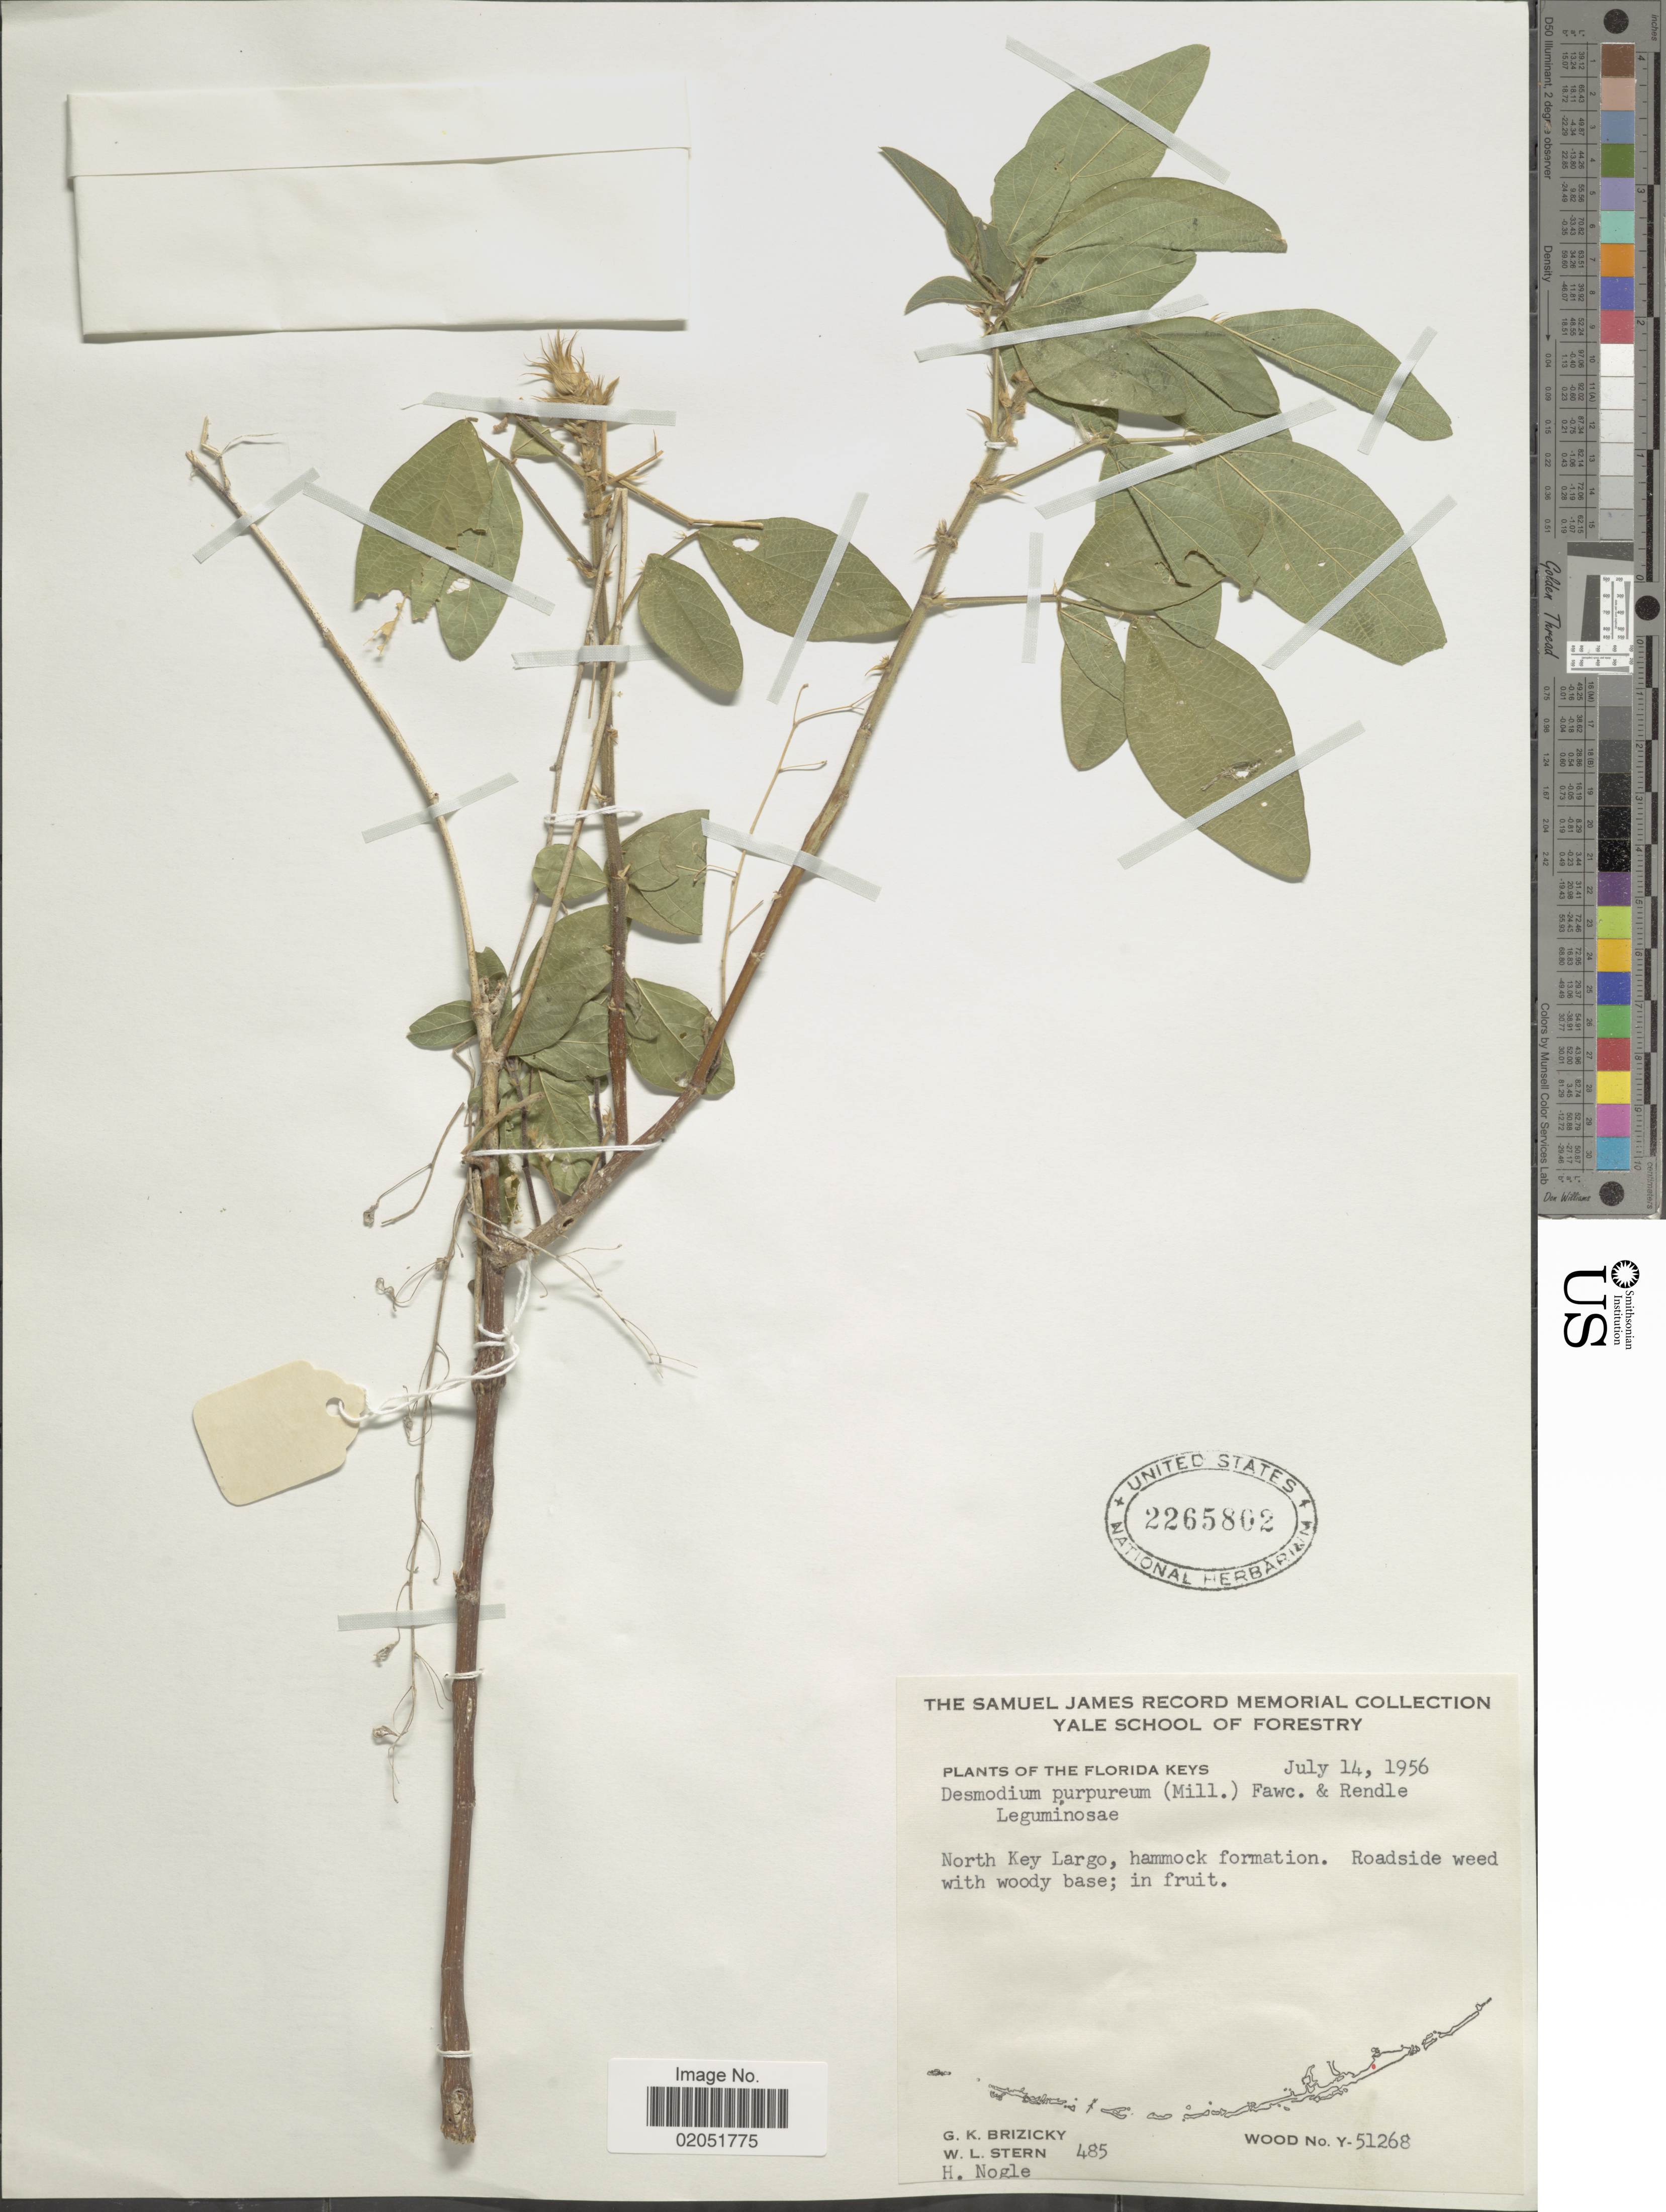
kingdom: Plantae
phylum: Tracheophyta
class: Magnoliopsida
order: Fabales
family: Fabaceae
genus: Desmodium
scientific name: Desmodium tortuosum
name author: (Sw.) DC.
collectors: G. K. Brizicky, W. L. Stern & H. Nogle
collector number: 485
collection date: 1956-07-14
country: United States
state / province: Florida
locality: Florida Keys. North Key Largo, hammock formation.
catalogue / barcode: US 2265802